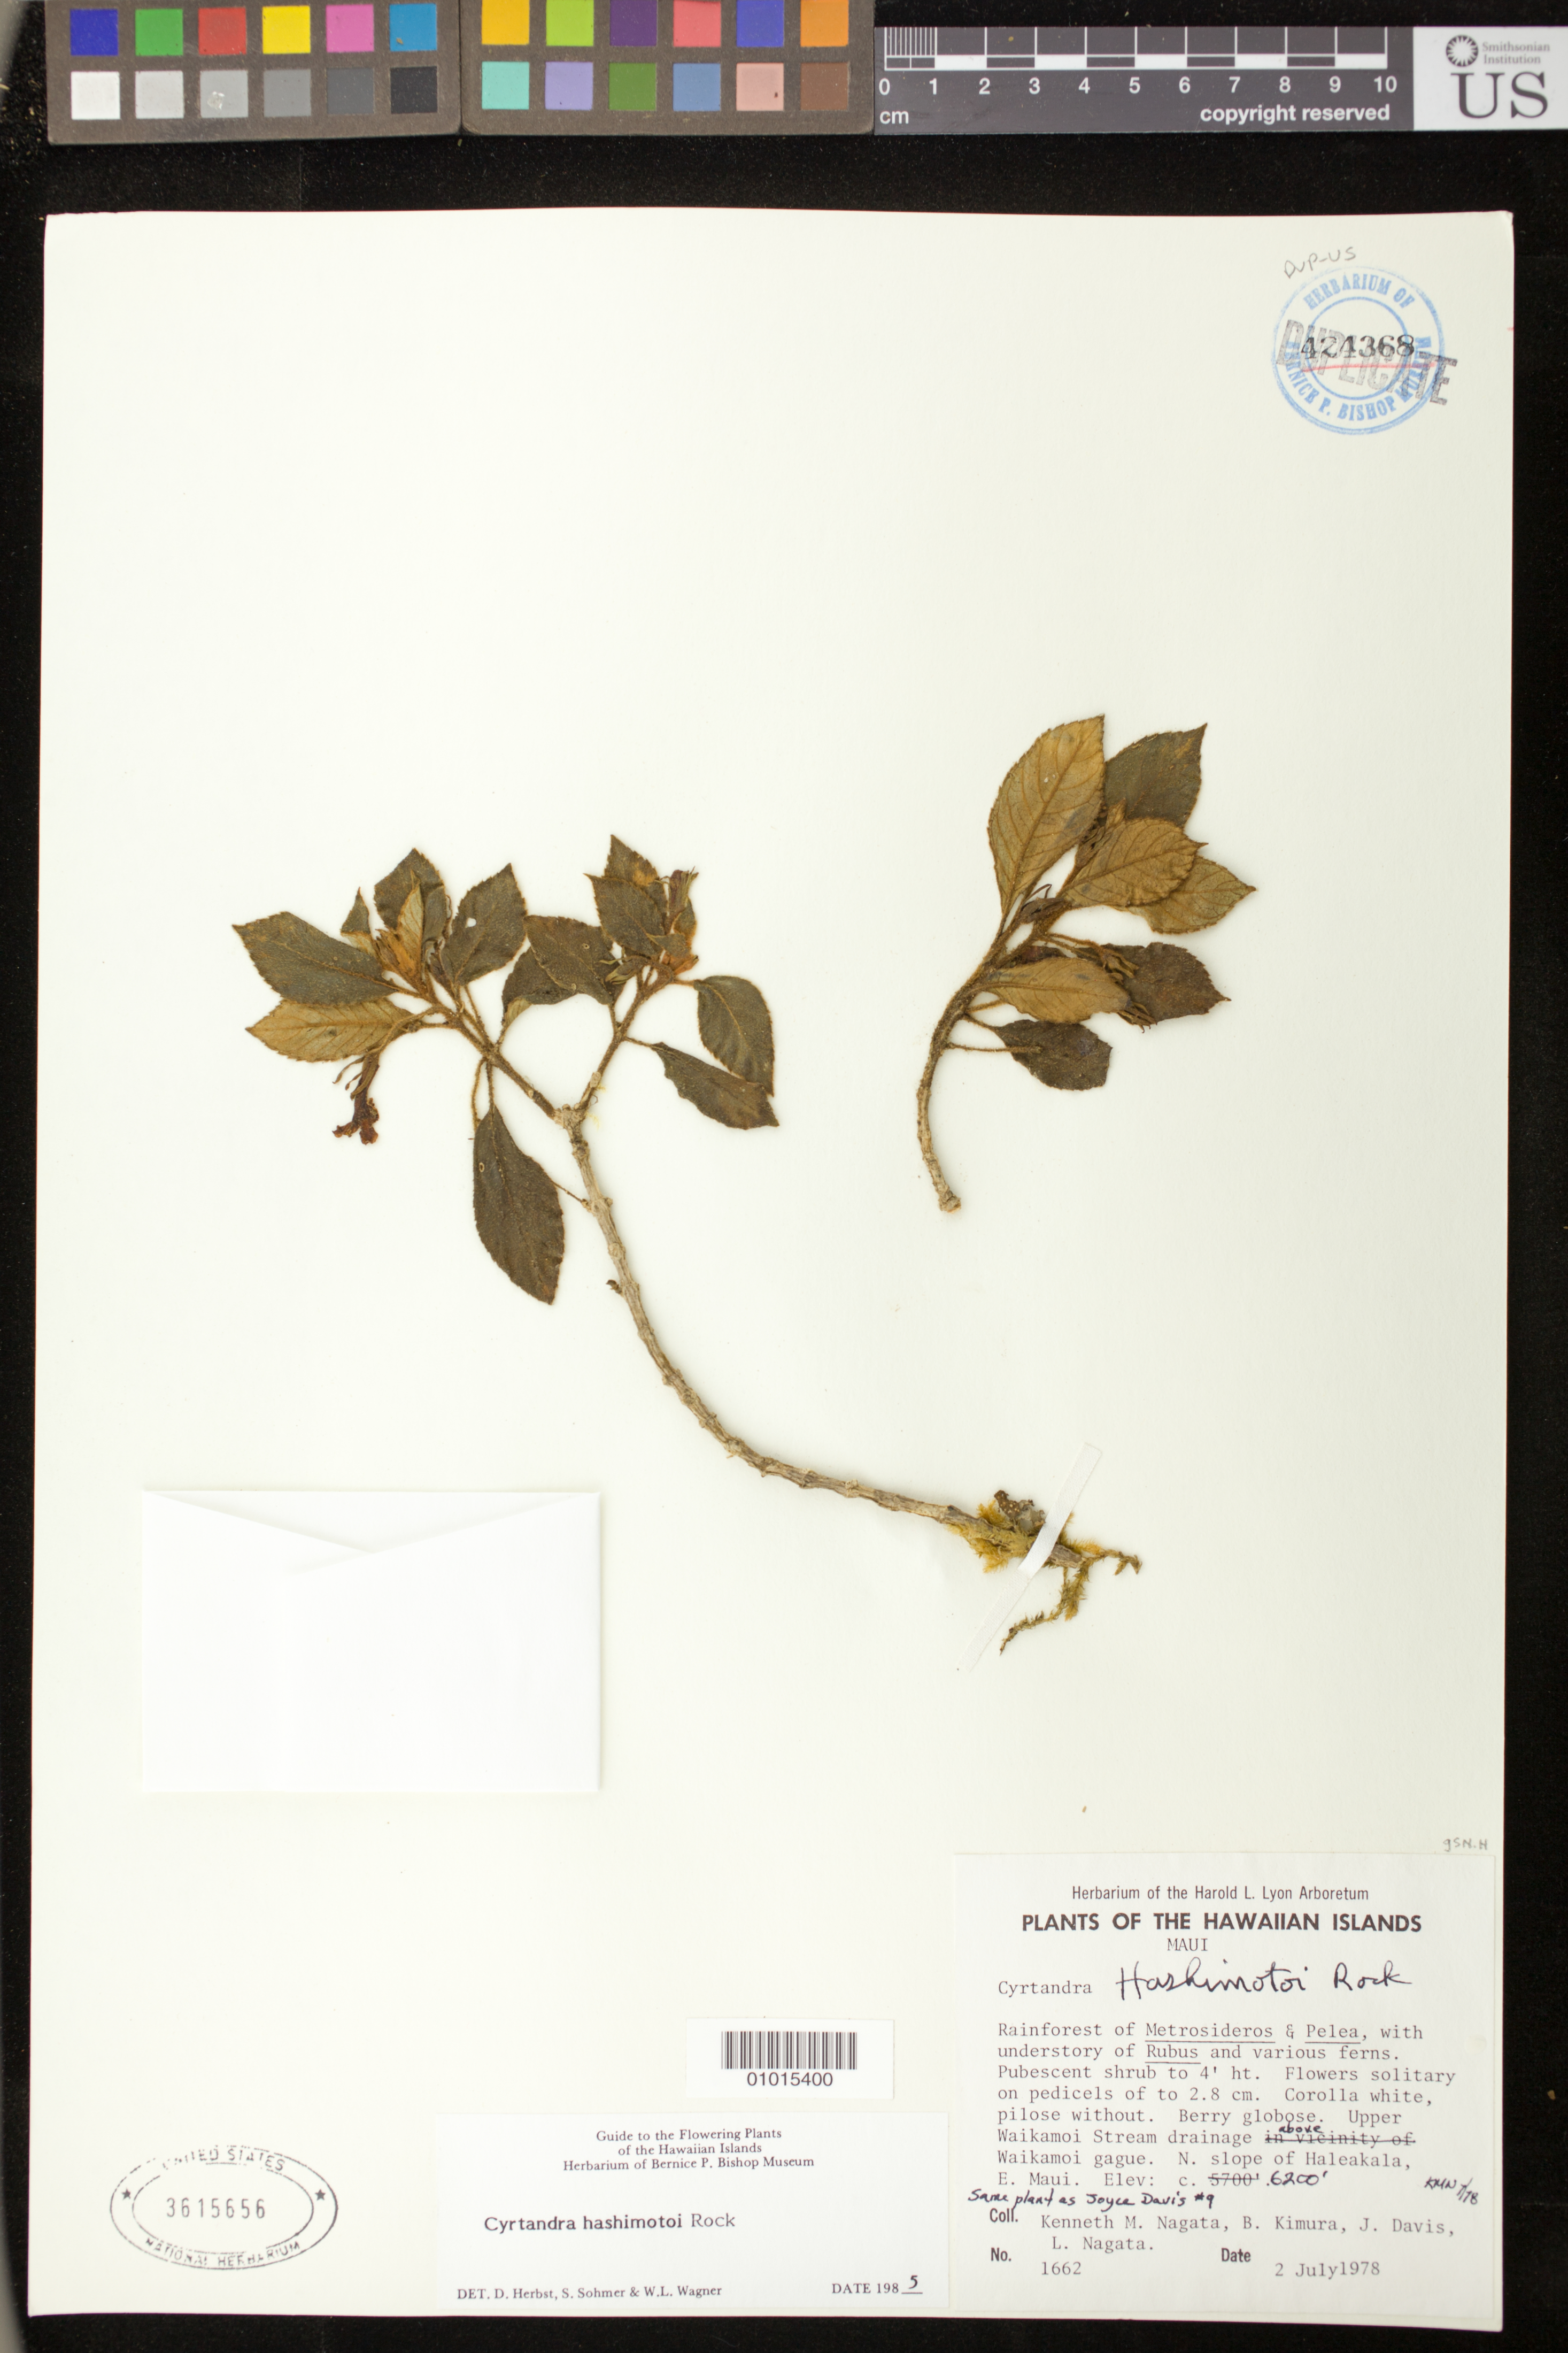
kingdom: Plantae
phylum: Tracheophyta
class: Magnoliopsida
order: Lamiales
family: Gesneriaceae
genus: Cyrtandra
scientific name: Cyrtandra hashimotoi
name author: Rock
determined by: Herbst, D. R.; Sohmer, S. H.; Wagner, W. L.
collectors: K. Nagata, B. Kimura, J. Davis & L. Nagata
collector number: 1662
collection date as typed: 2 Jul 1978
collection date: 1978-07-02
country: United States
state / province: Hawaii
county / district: Maui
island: Maui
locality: Upper Waikamoi Stream drainage above Waikamoi gague. N slope of Haleakala, E. Maui.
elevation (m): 1890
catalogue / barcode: US 3615656